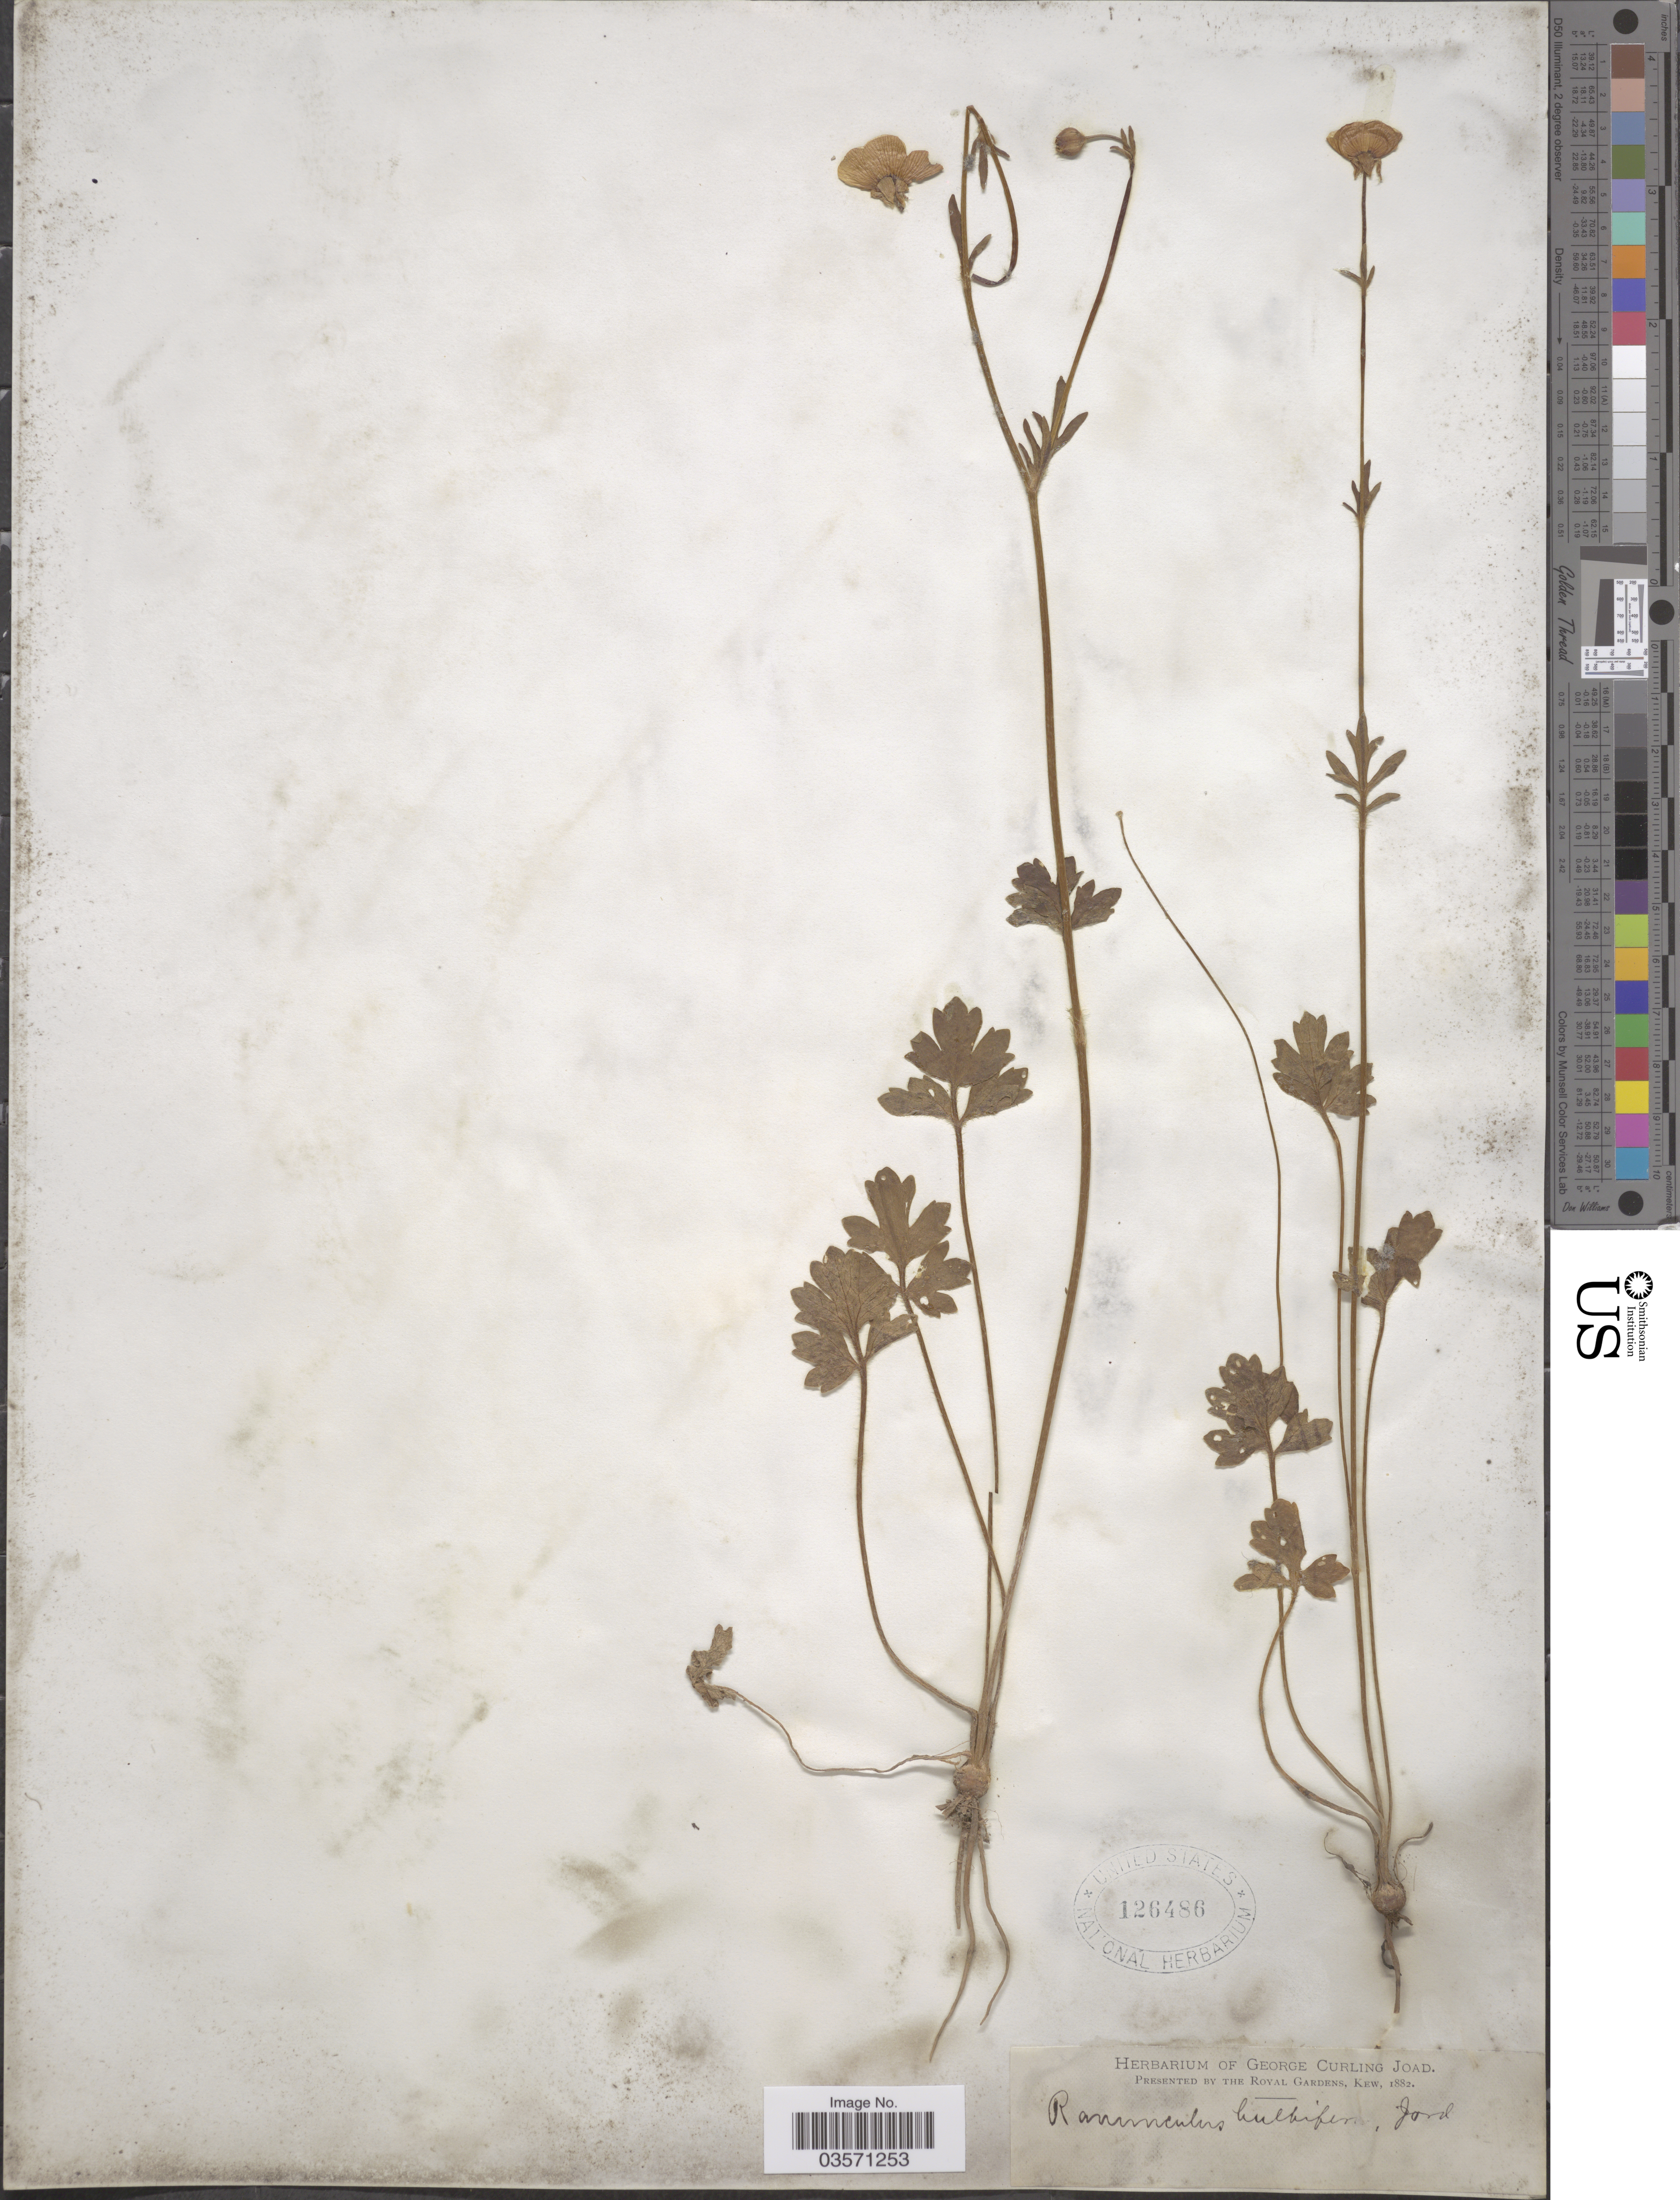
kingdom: Plantae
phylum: Tracheophyta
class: Magnoliopsida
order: Ranunculales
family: Ranunculaceae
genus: Ranunculus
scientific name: Ranunculus bulbifer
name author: Jord.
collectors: ex herb. George Curling Joad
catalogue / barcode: US 126486